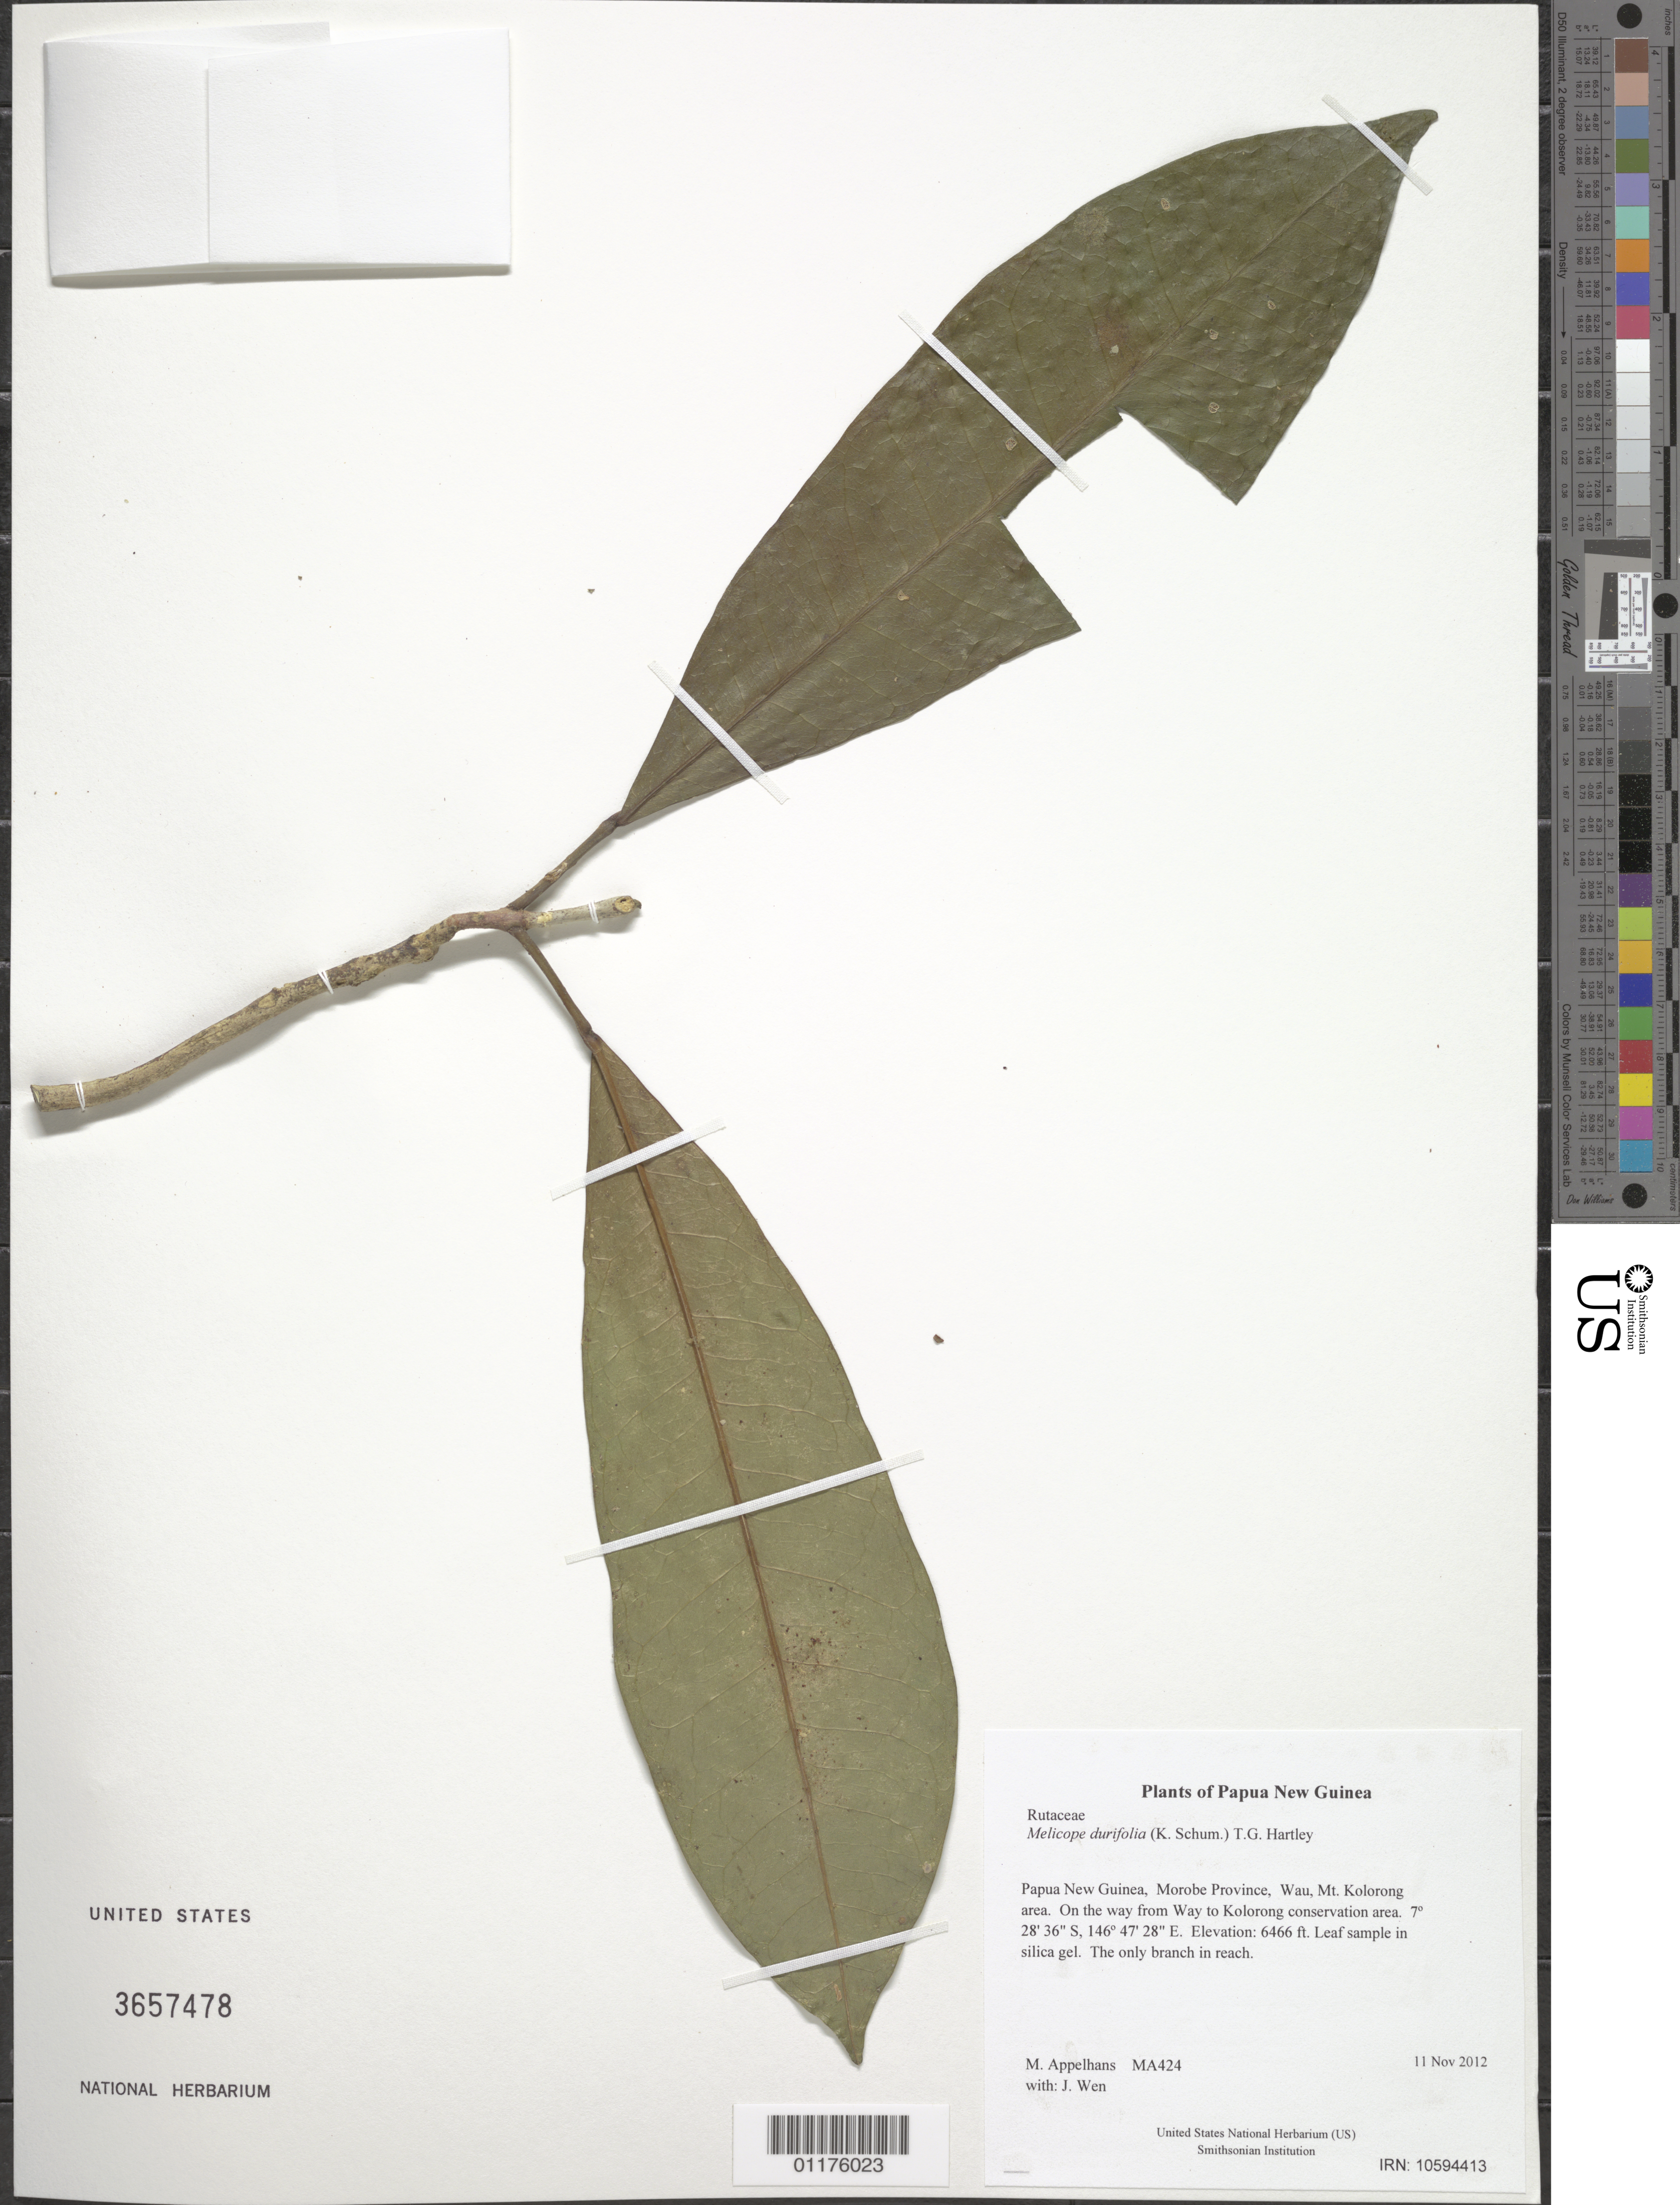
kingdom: Plantae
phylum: Tracheophyta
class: Magnoliopsida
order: Sapindales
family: Rutaceae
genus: Melicope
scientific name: Melicope durifolia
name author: (K. Schum.) T.G. Hartley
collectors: J. Wen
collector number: MA424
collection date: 2012-11-11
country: Papua New Guinea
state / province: Morobe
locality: Wau, Mt. Kolorong area. On the way from Way to Kolorong conservation area.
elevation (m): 1971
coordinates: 7 28.600 S, 146 47.468 E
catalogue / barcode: US 3657478